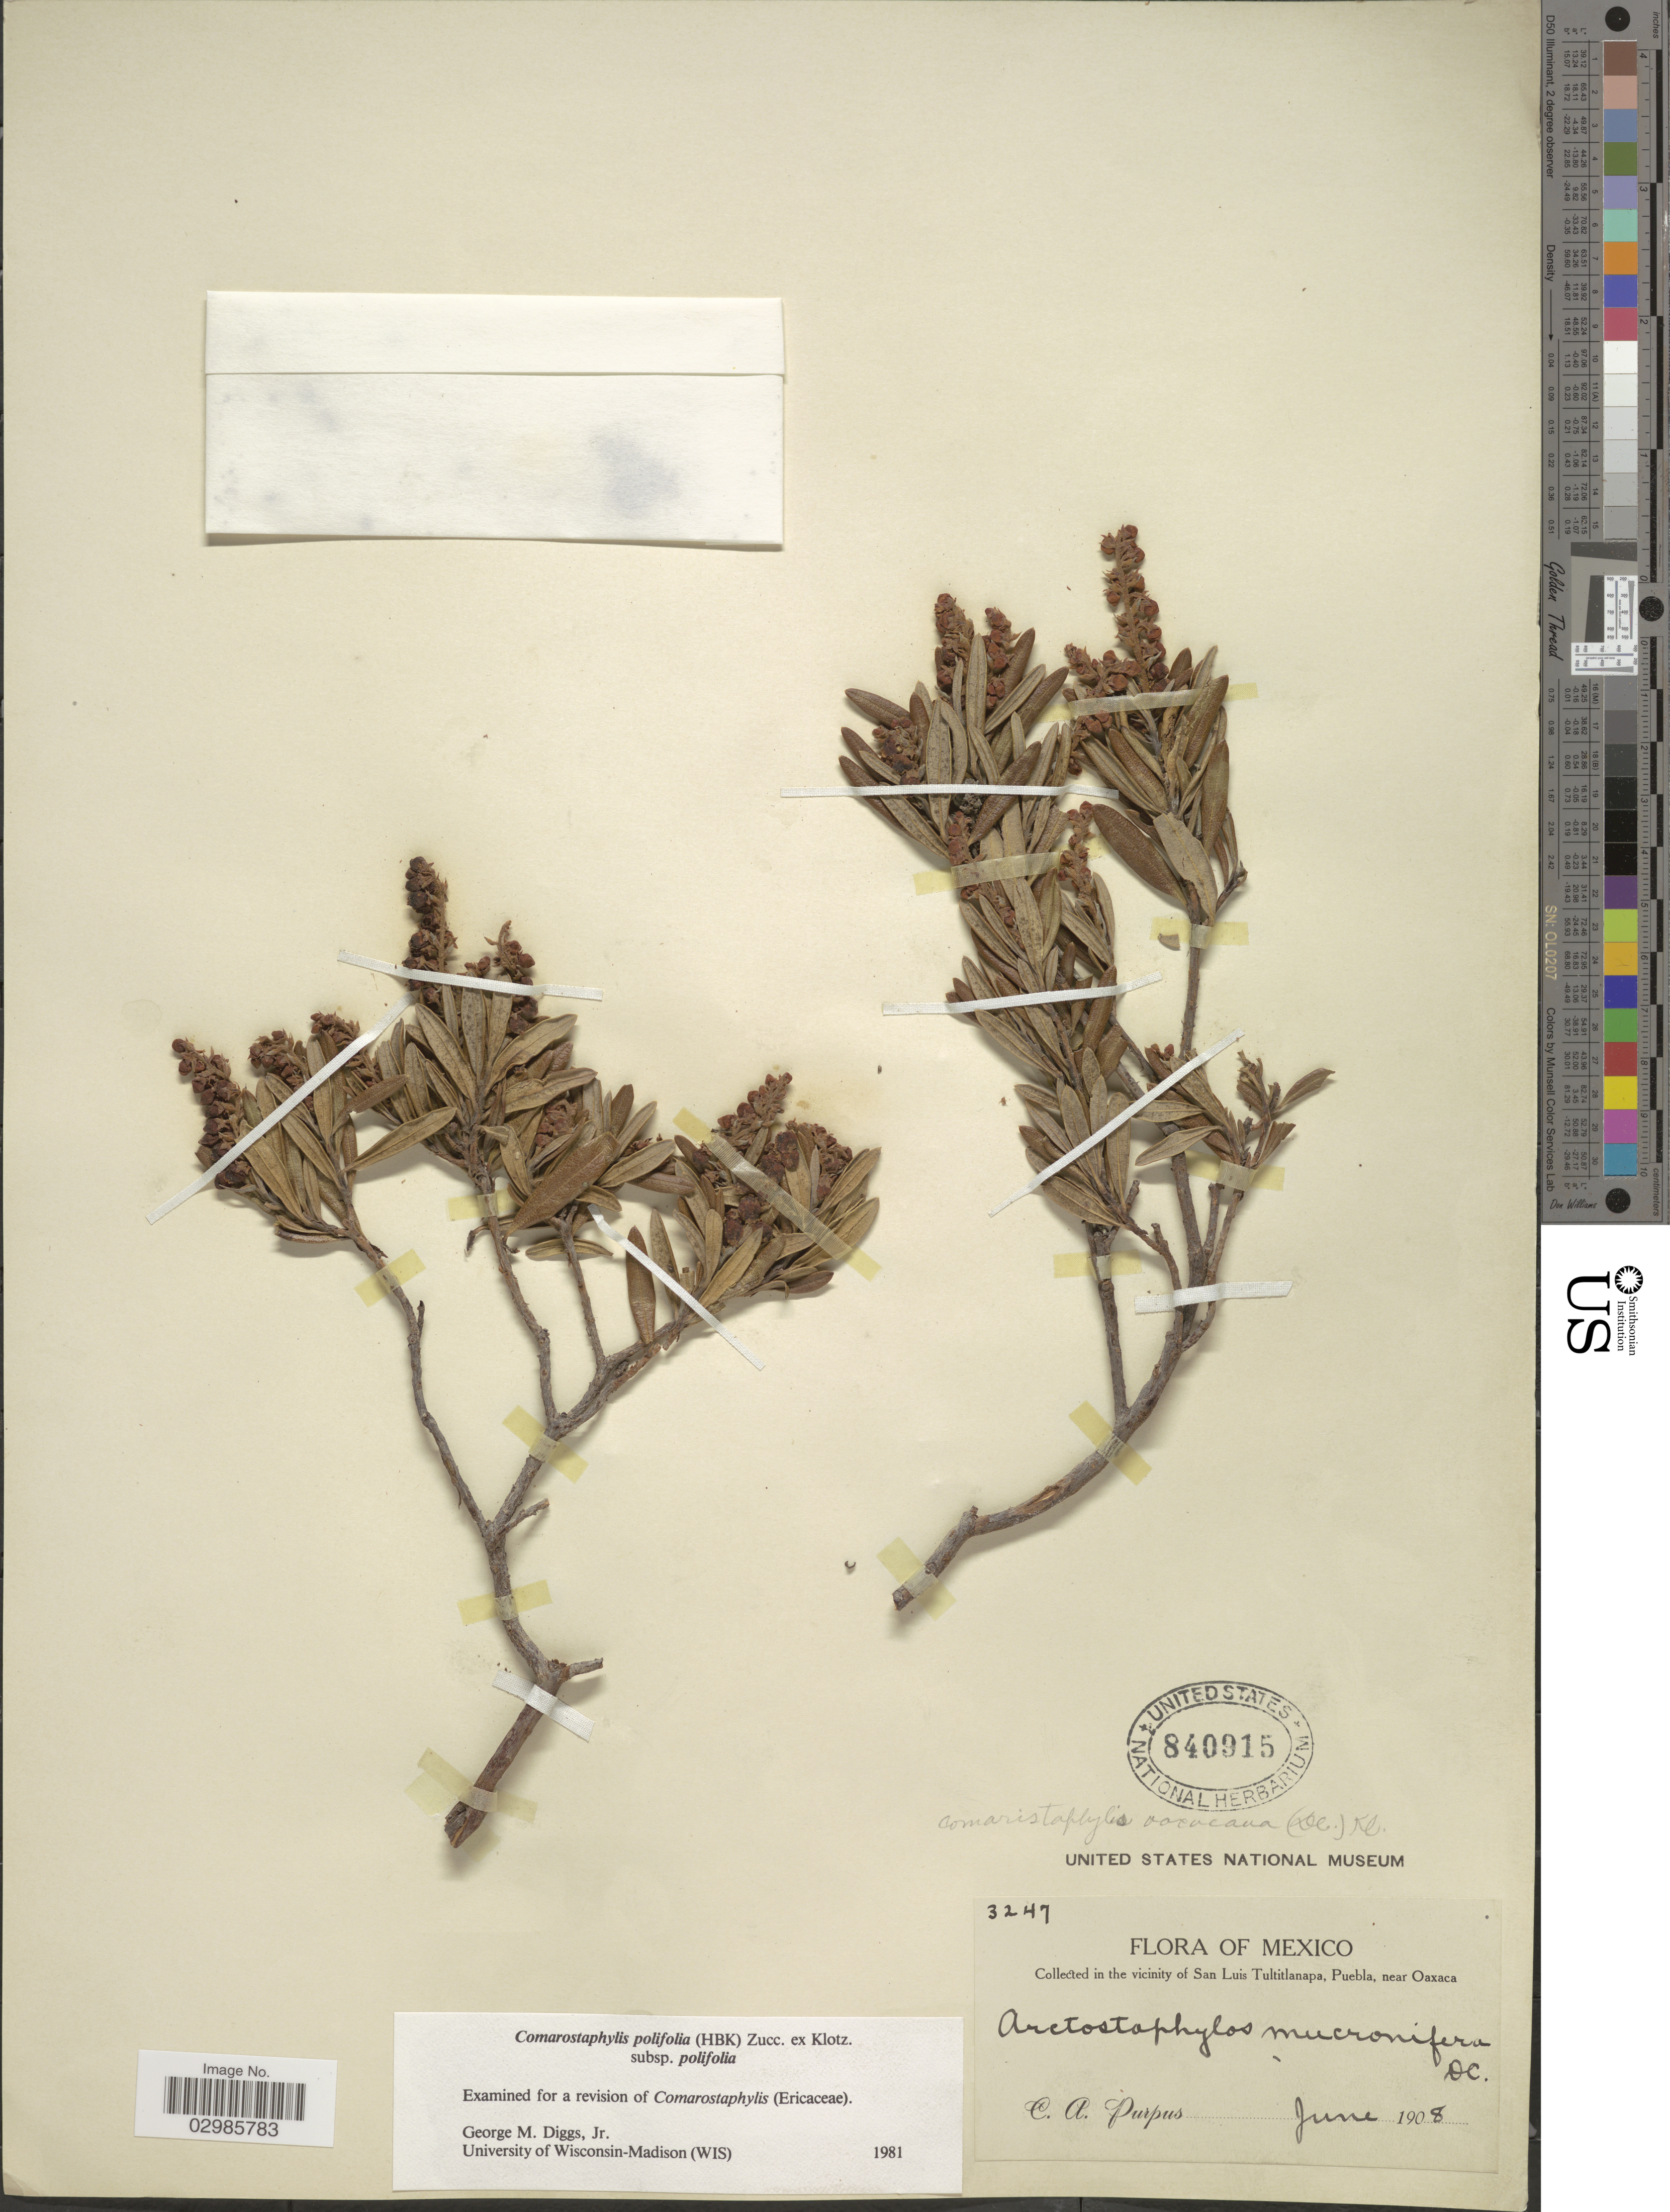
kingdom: Plantae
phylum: Tracheophyta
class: Magnoliopsida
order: Ericales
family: Ericaceae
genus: Comarostaphylis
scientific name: Comarostaphylis polifolia subsp. polifolia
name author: (Kunth) Zucc. ex Klotzsch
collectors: C. A. Purpus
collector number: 3247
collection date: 1908-06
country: Mexico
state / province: Puebla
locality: In the vicinity of San Luis Tultitlanapa, Puebla, near Oaxaca.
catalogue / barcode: US 840915